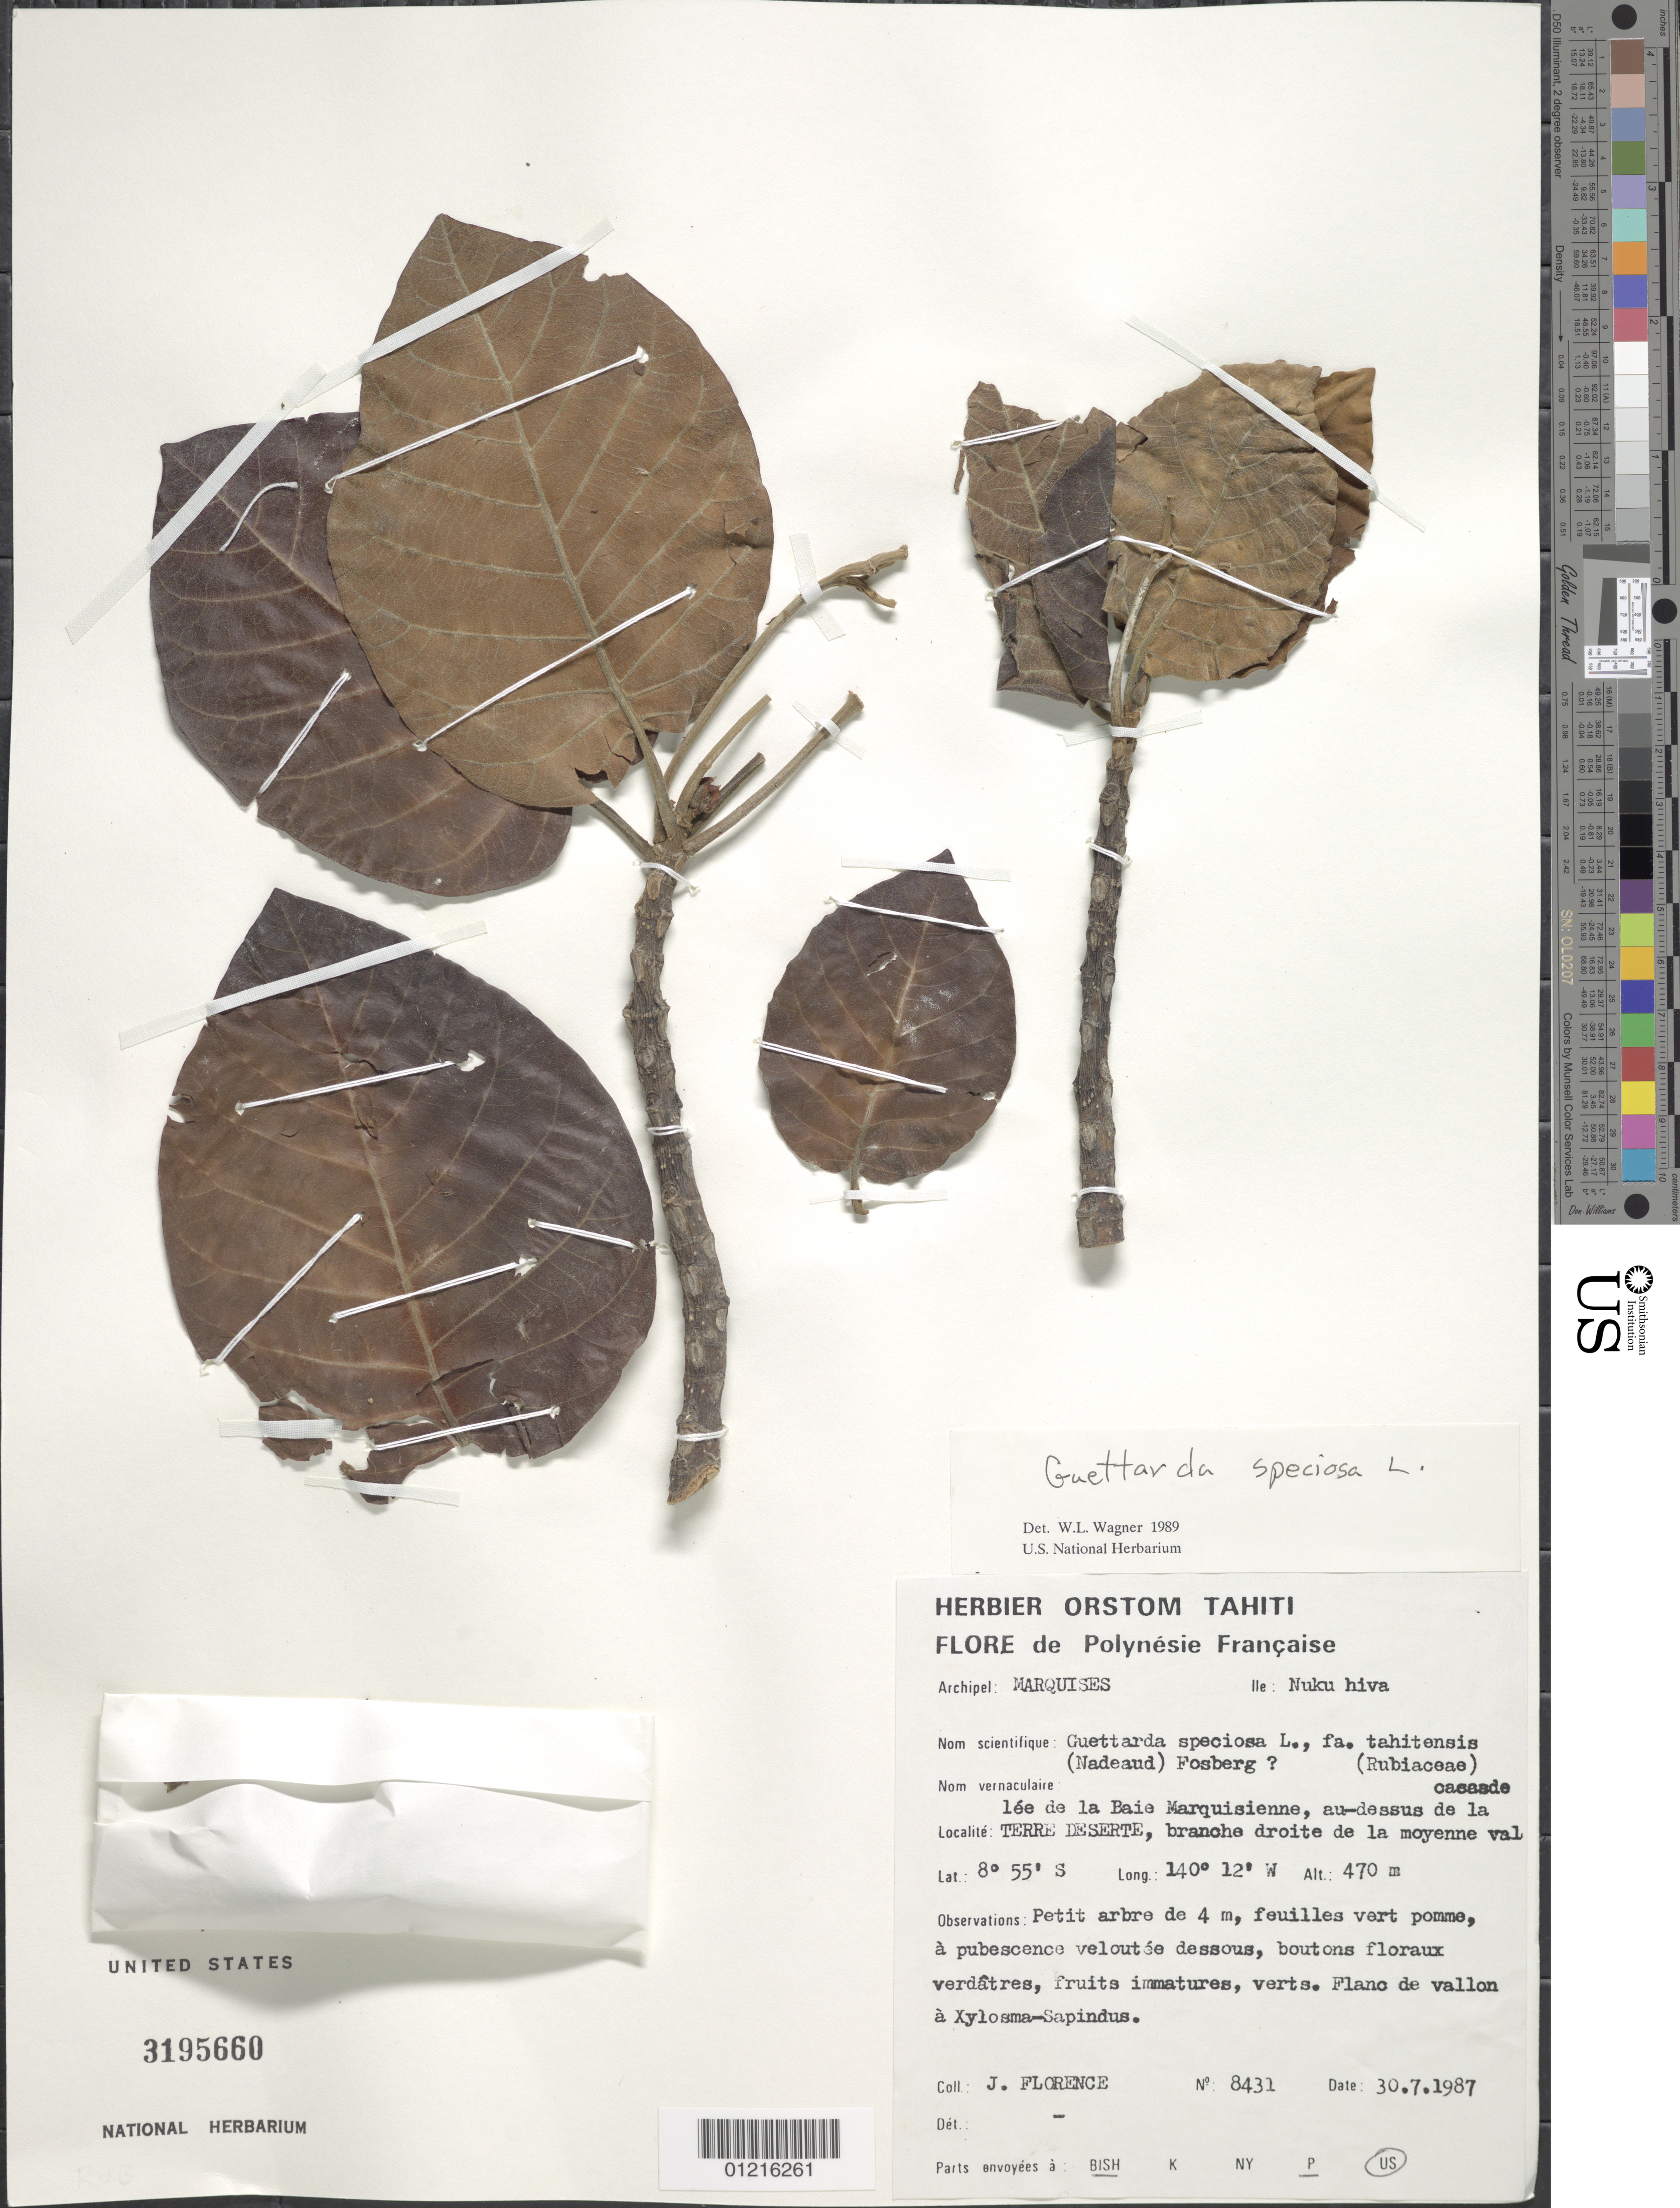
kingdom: Plantae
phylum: Tracheophyta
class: Magnoliopsida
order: Gentianales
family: Rubiaceae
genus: Guettarda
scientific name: Guettarda speciosa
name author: L.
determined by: Wagner, W. L., (BOT), Smithsonian Institution - National Museum of Natural History (UNITED STATES)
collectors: J. Florence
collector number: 8431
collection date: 1987-07-30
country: French Polynesia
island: Nuku Hiva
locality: Terre Deserte, branche droite de la moyenne vallée de la Baie Marquisienne, au-dessus de la cascade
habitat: Flanc de vallon à Xylosma-Sapindus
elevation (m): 470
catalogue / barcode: US 3195660